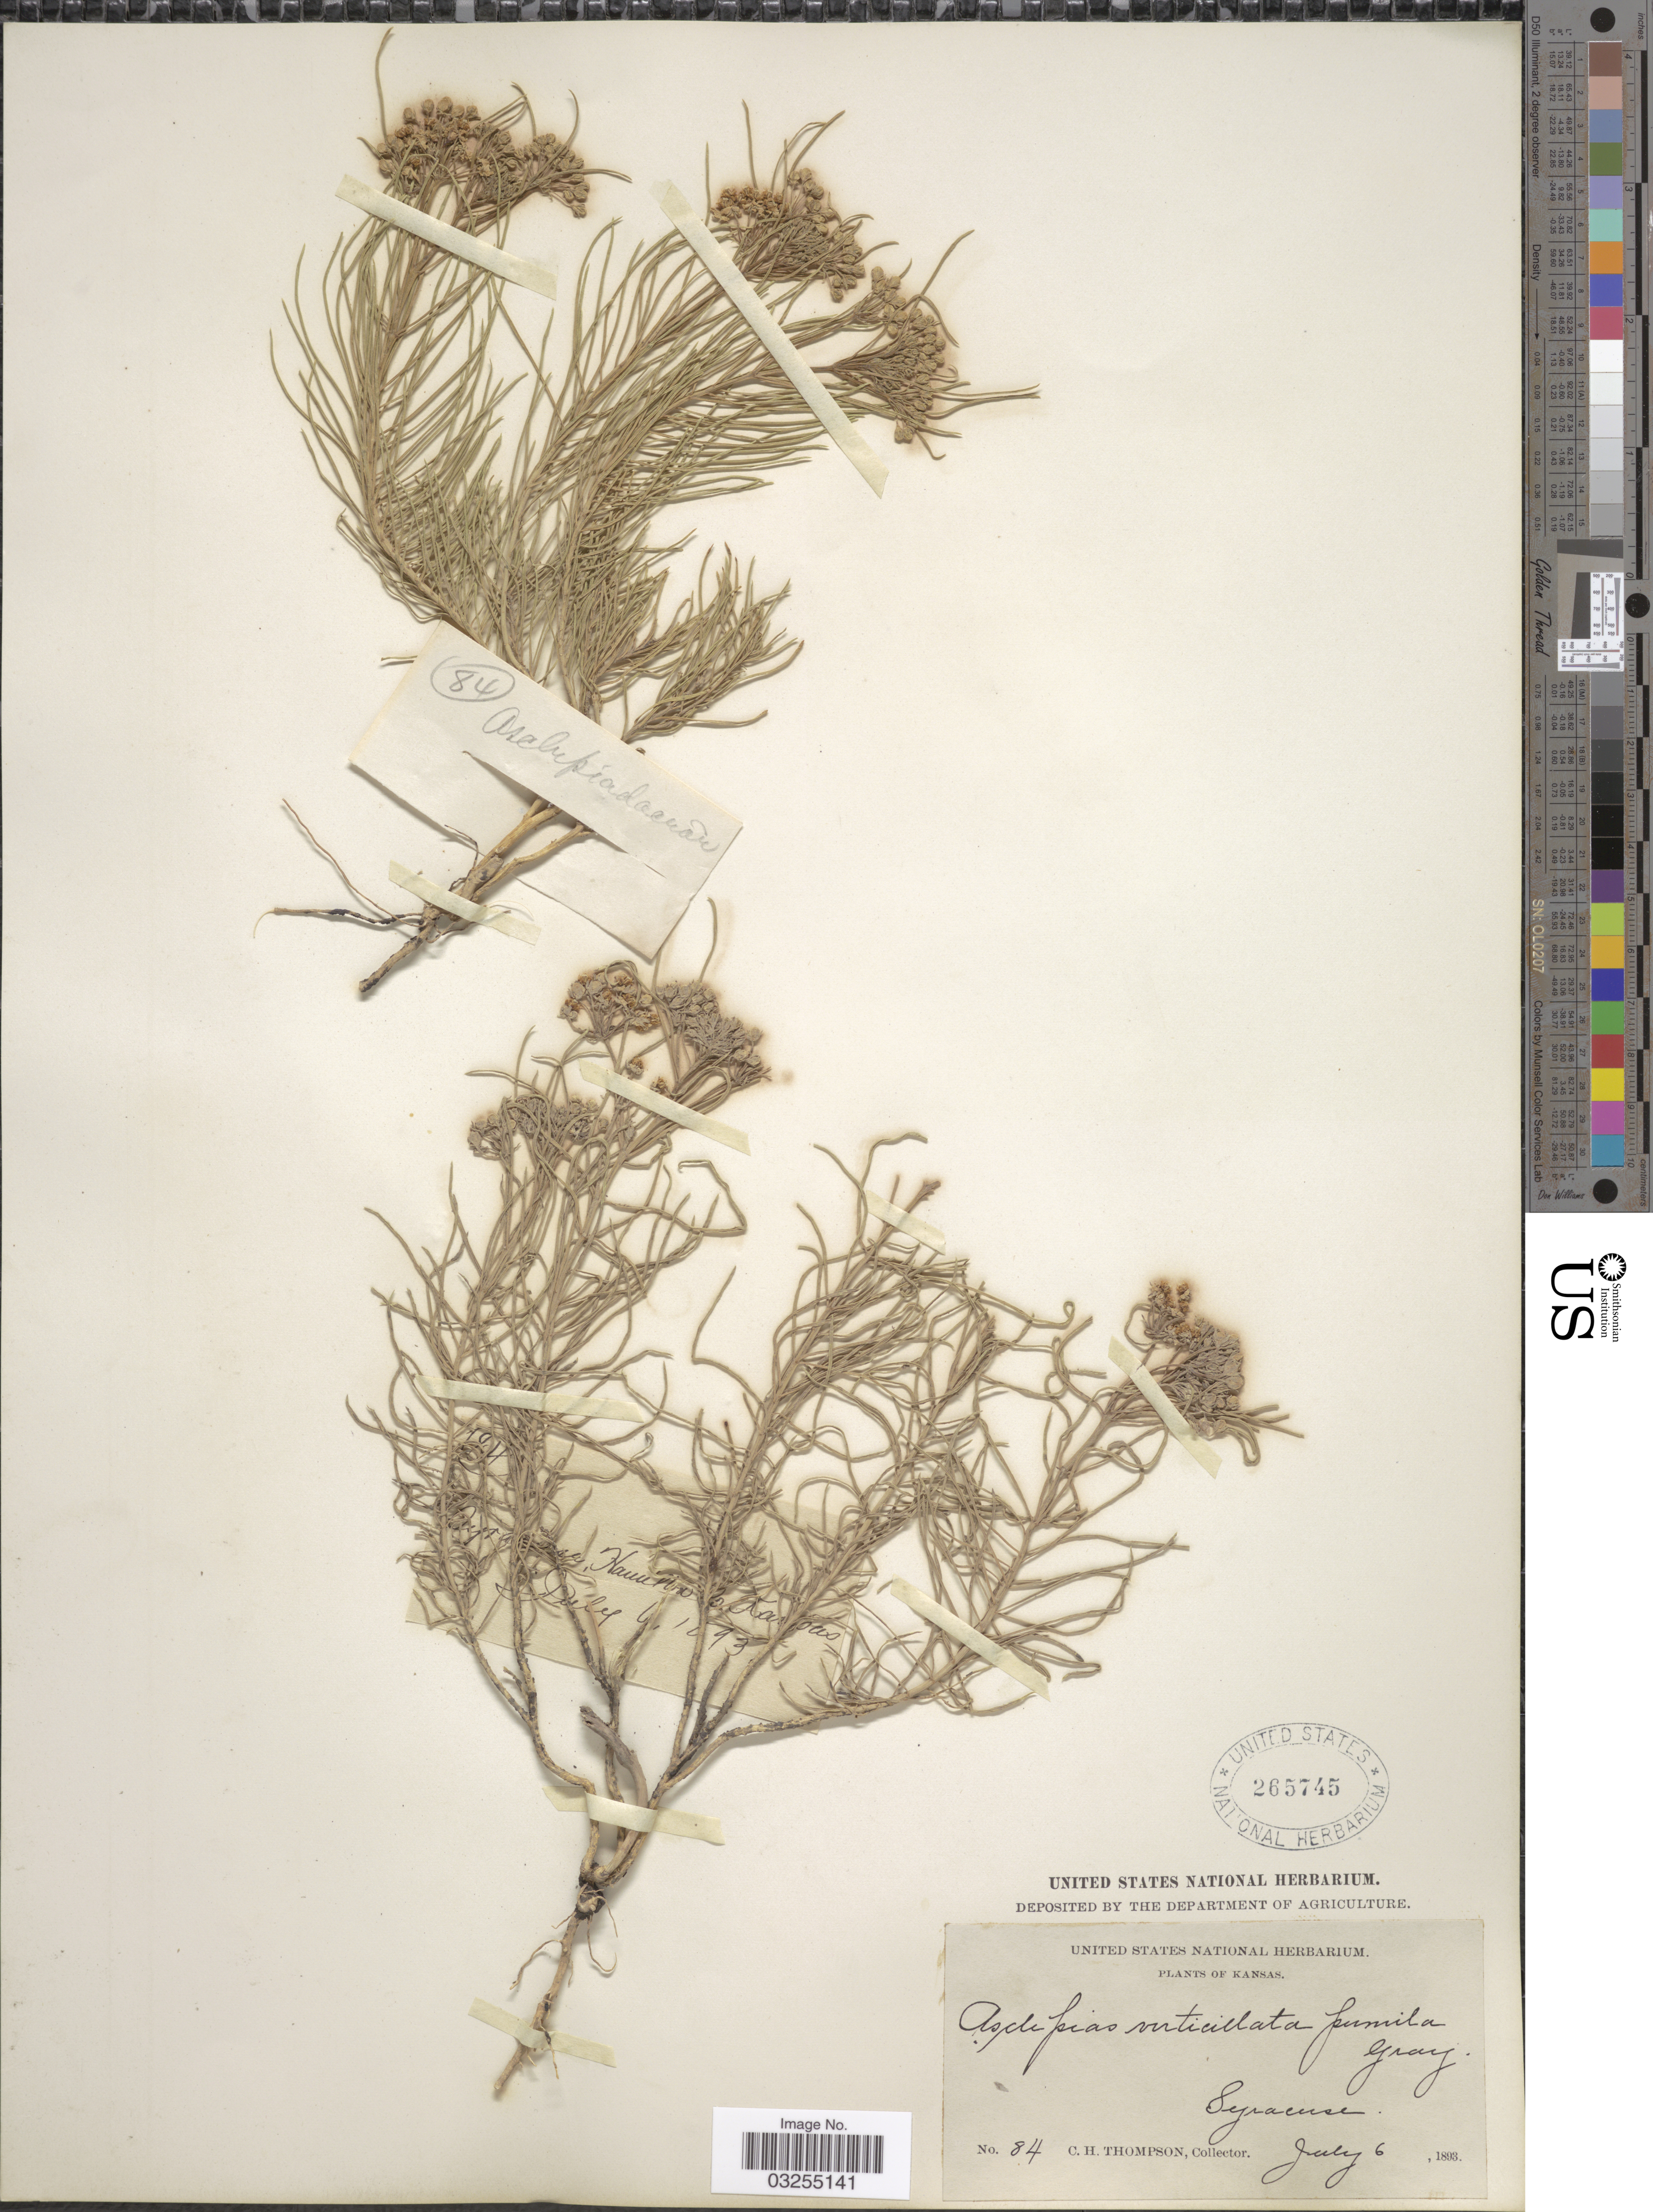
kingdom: Plantae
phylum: Tracheophyta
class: Magnoliopsida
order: Gentianales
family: Apocynaceae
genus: Asclepias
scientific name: Asclepias pumila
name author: (A. Gray) Vail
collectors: C. H. Thompson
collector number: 84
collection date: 1893-07-06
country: United States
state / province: Kansas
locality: Syracuse.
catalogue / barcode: US 265745